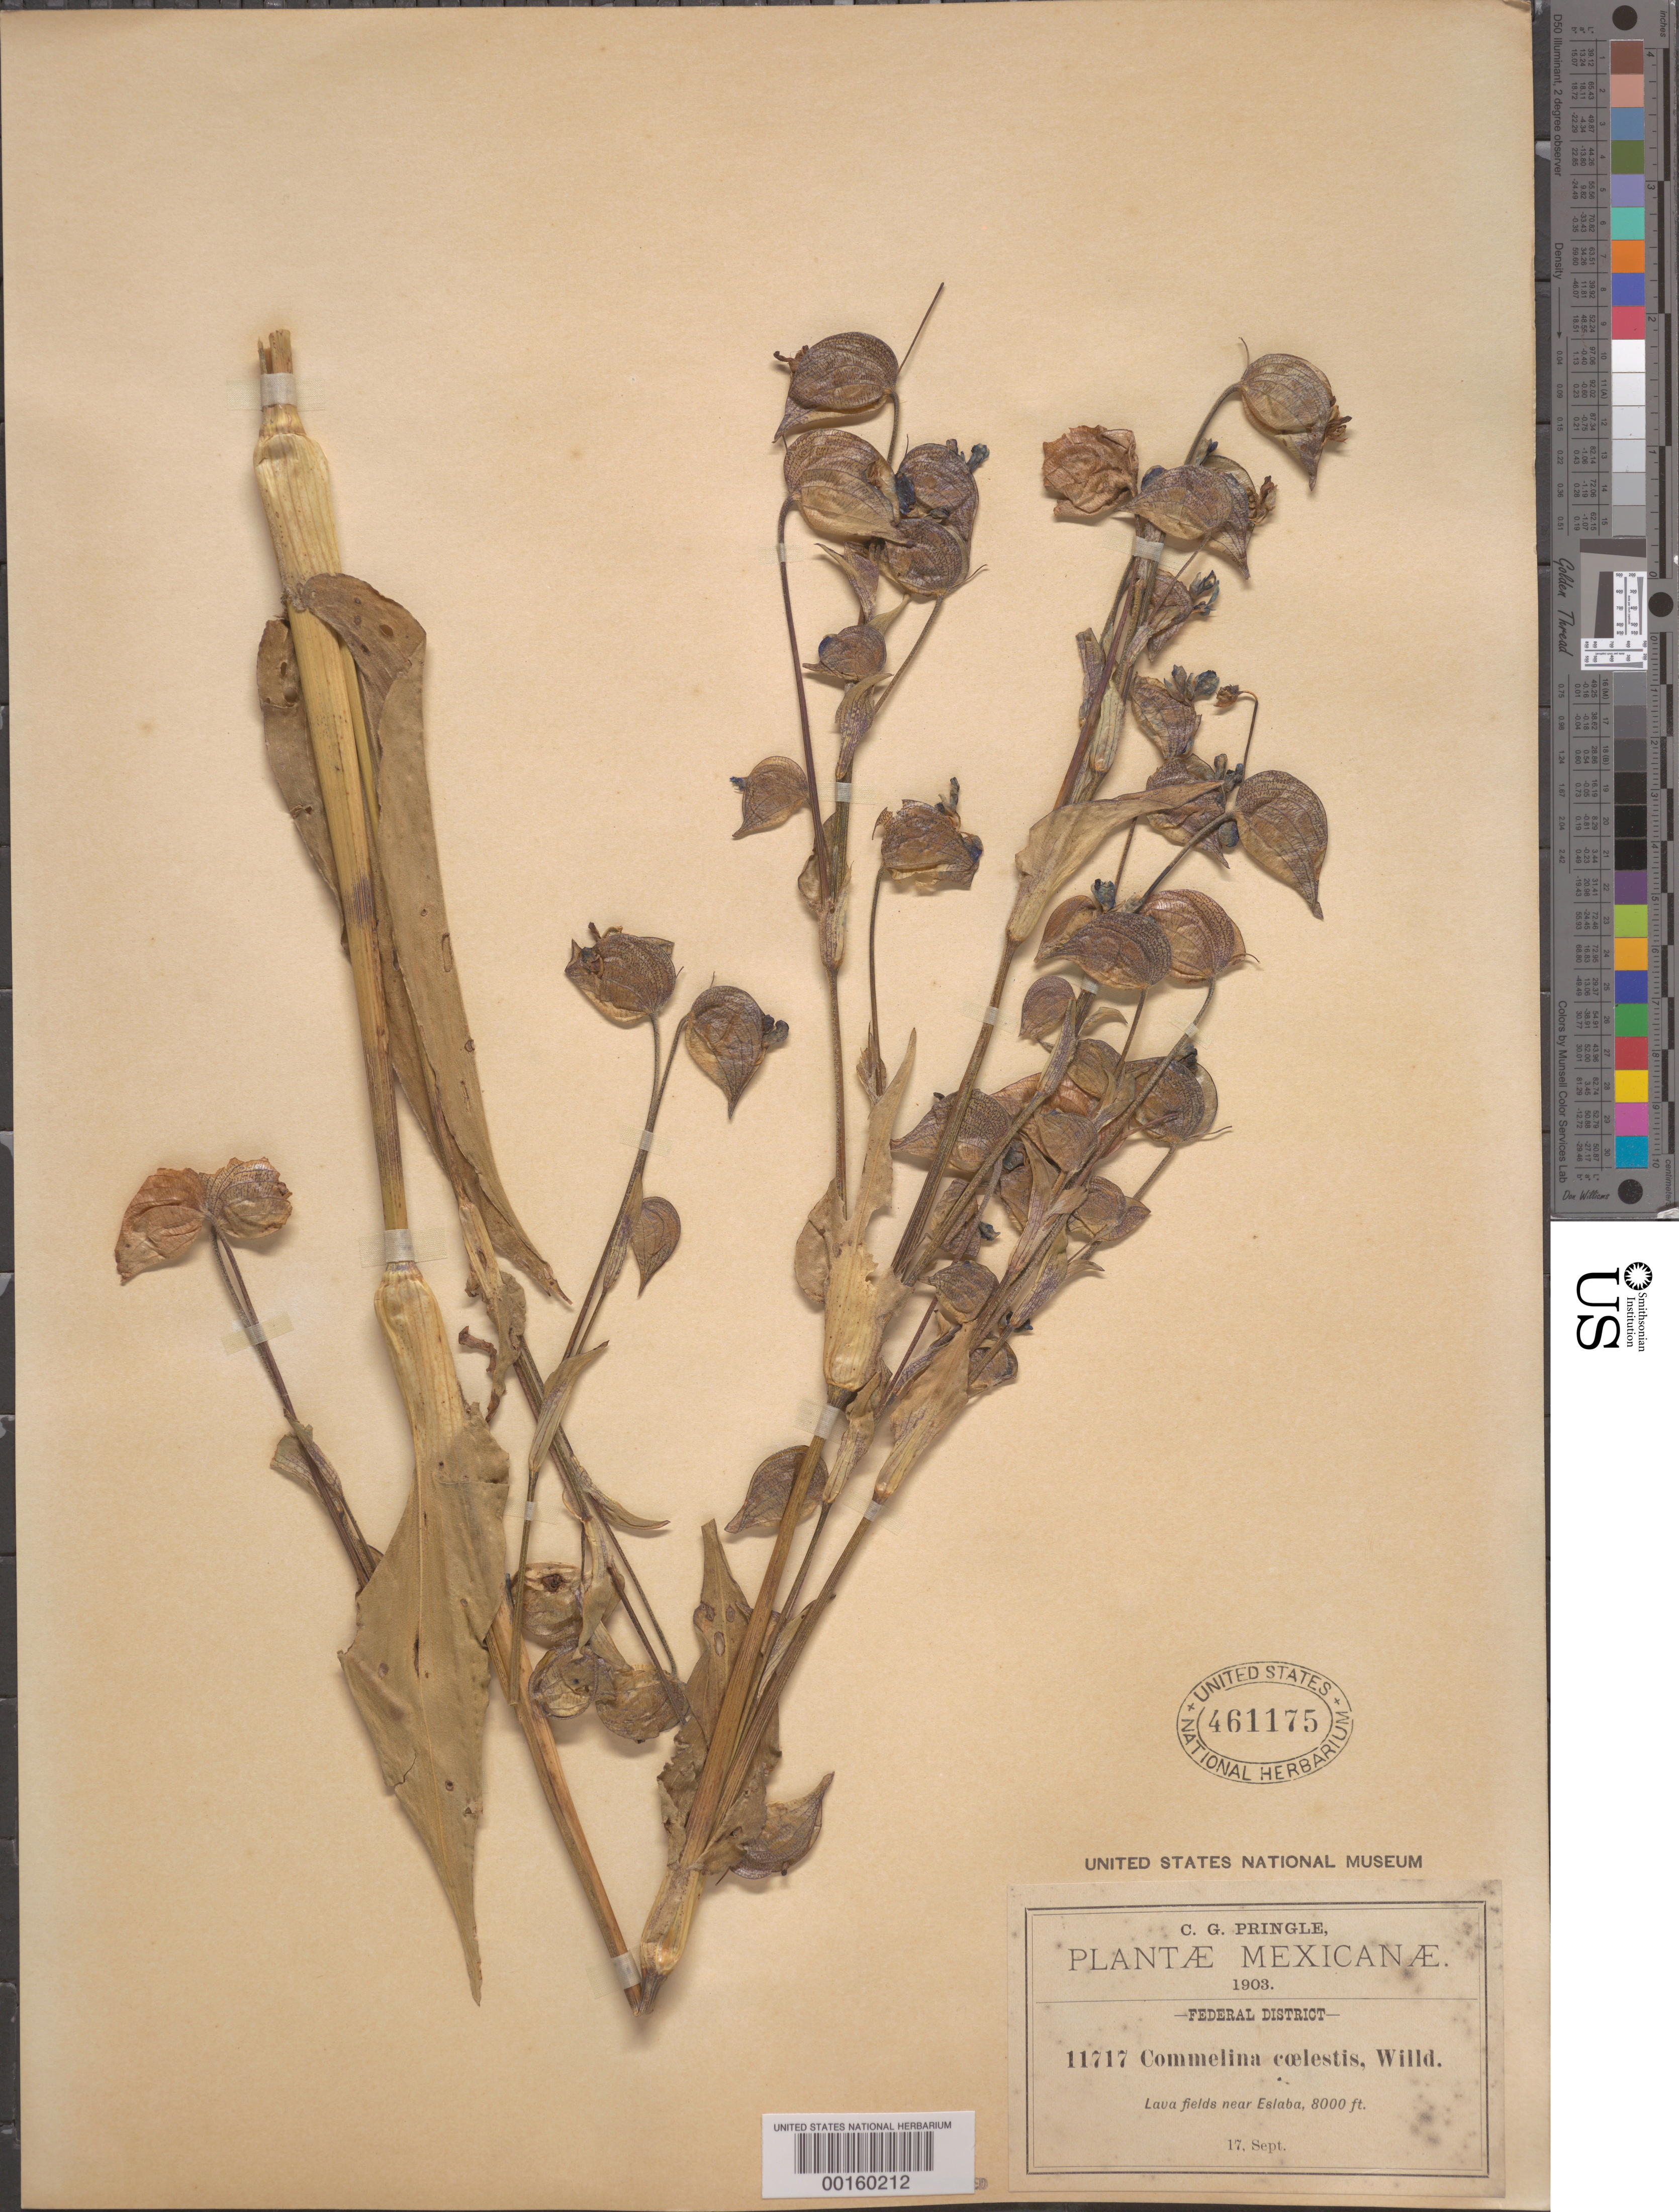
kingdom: Plantae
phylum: Tracheophyta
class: Liliopsida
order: Commelinales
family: Commelinaceae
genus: Commelina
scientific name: Commelina coelestis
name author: Willd.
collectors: C. G. Pringle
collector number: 11717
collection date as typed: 17 Sep 1903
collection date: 1903-09-17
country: Mexico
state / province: Distrito Federal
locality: Eslava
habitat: Lava fields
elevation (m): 2440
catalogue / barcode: US 461175